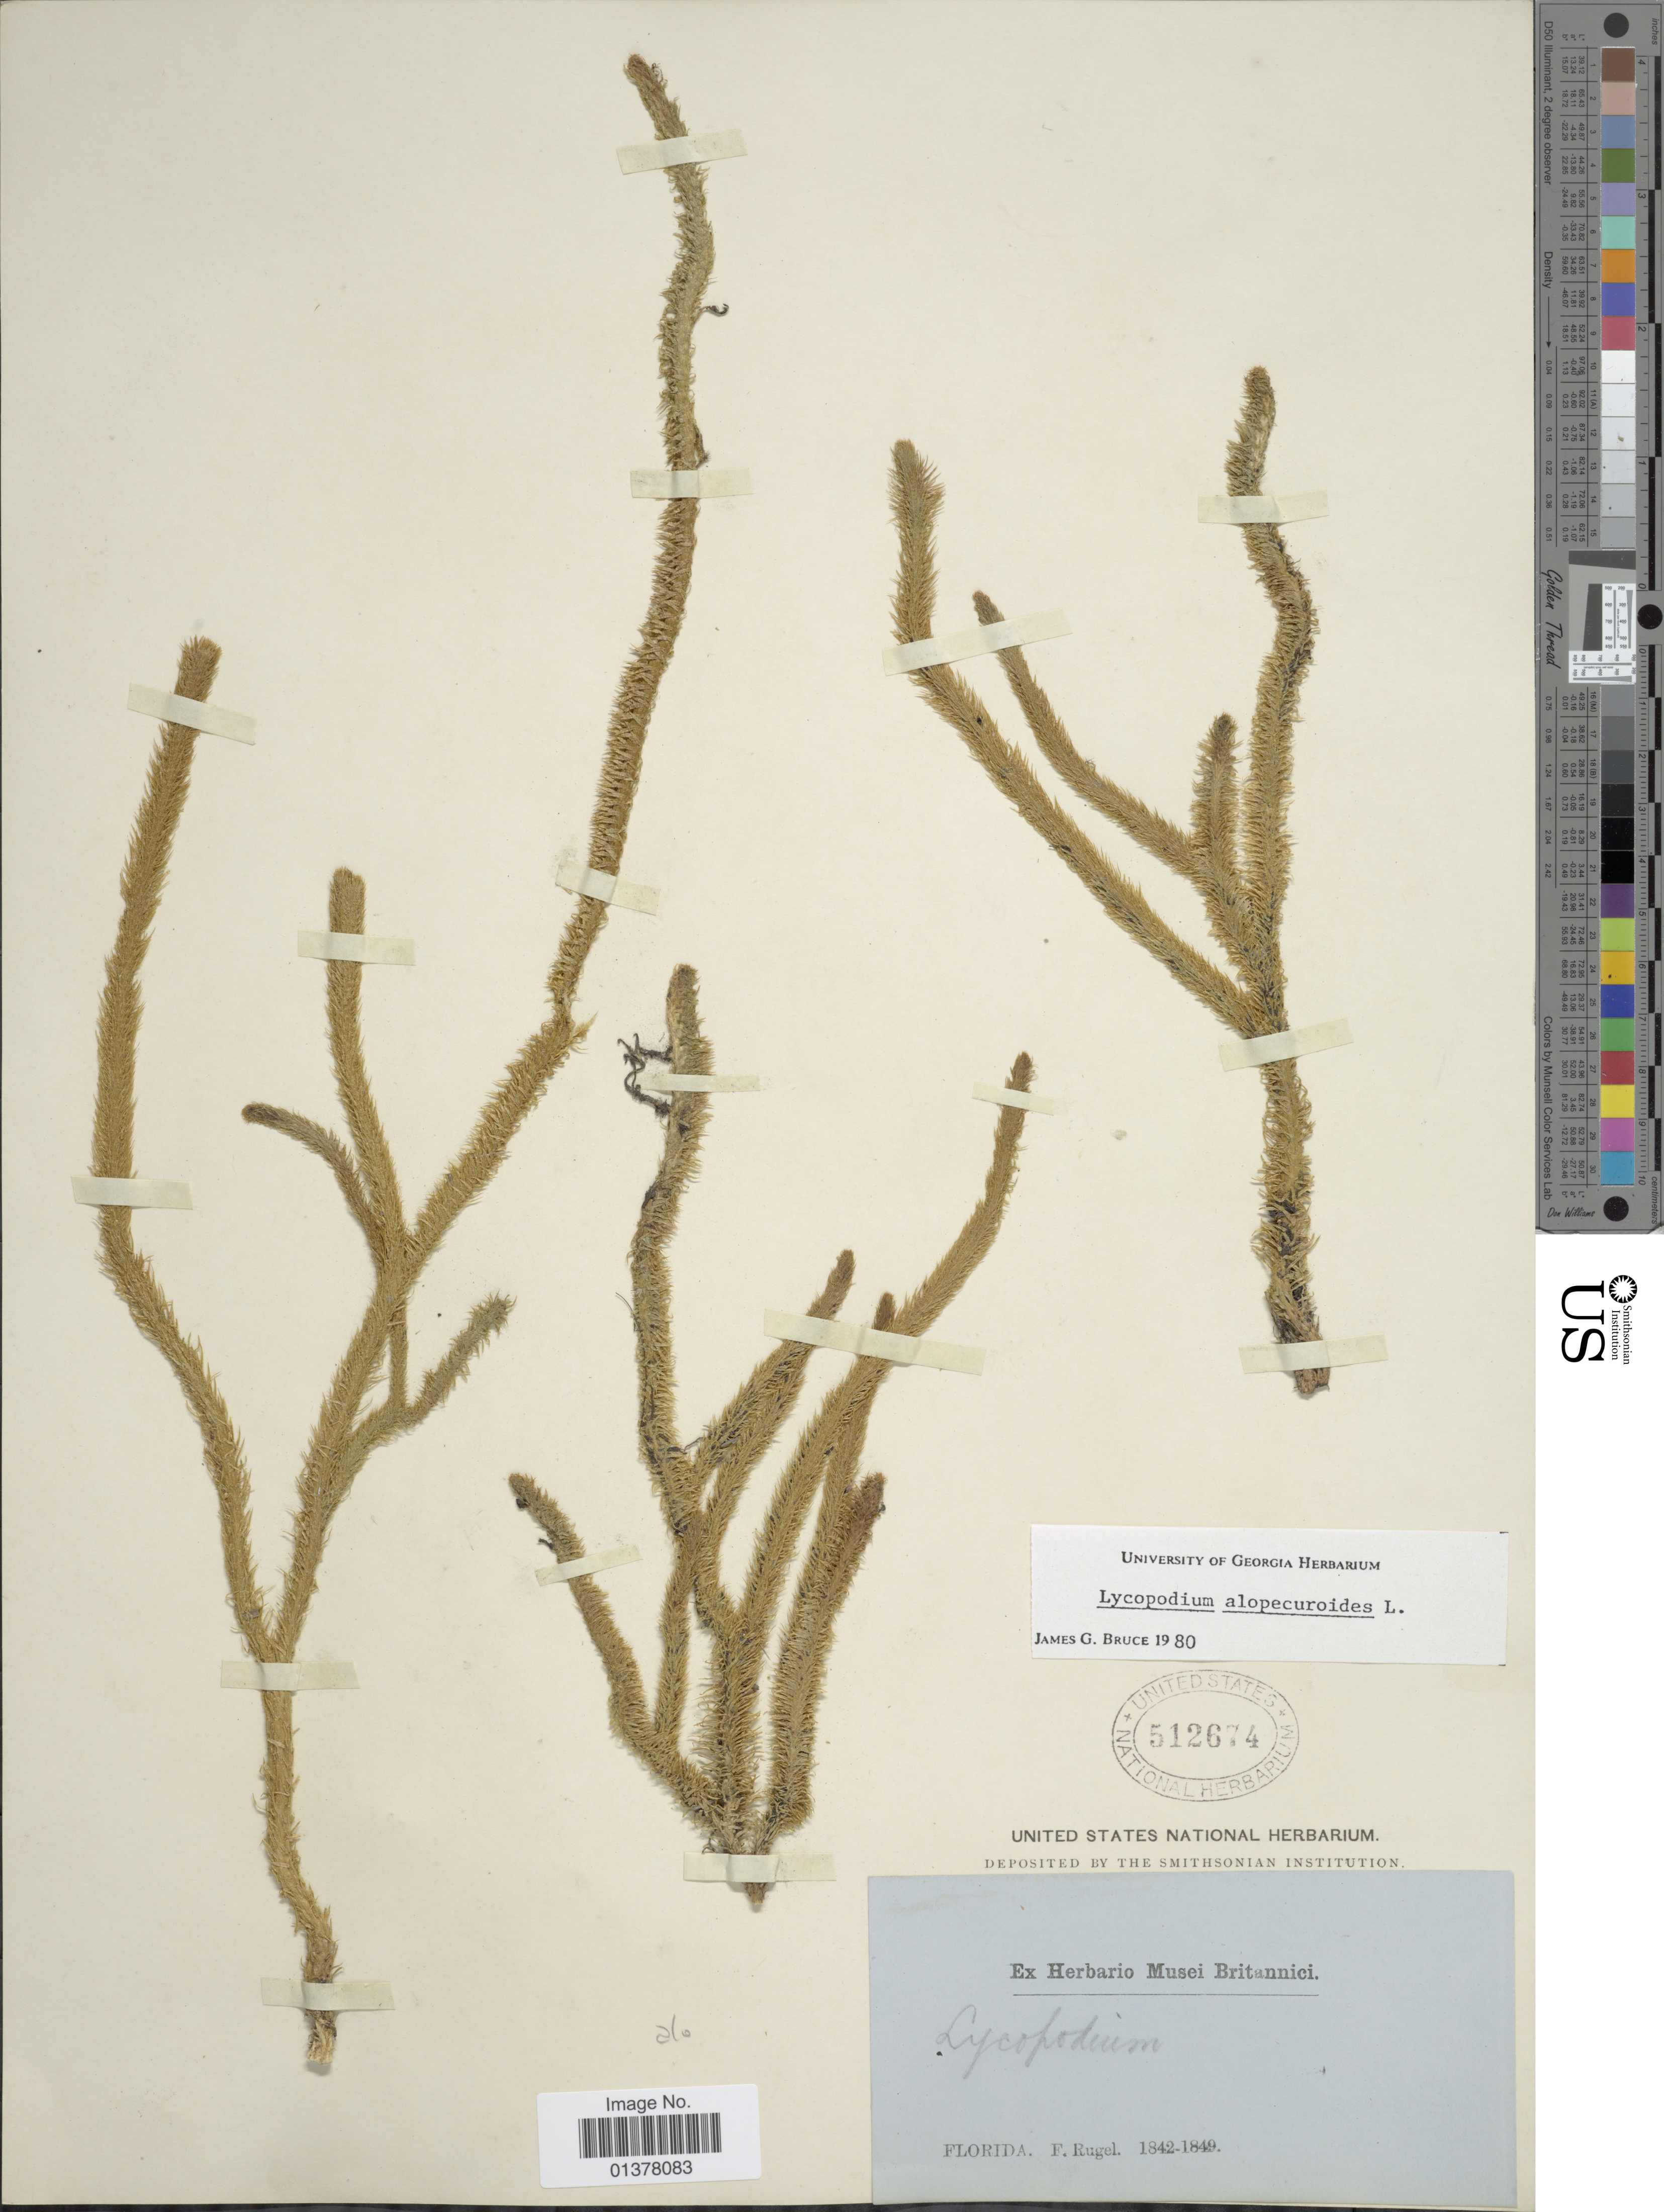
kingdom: Plantae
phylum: Tracheophyta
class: Lycopodiopsida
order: Lycopodiales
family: Lycopodiaceae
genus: Lycopodiella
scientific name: Lycopodiella alopecuroides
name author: (L.) Cranfill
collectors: F. Rugel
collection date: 1842/1849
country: United States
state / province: Florida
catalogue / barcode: US 512674